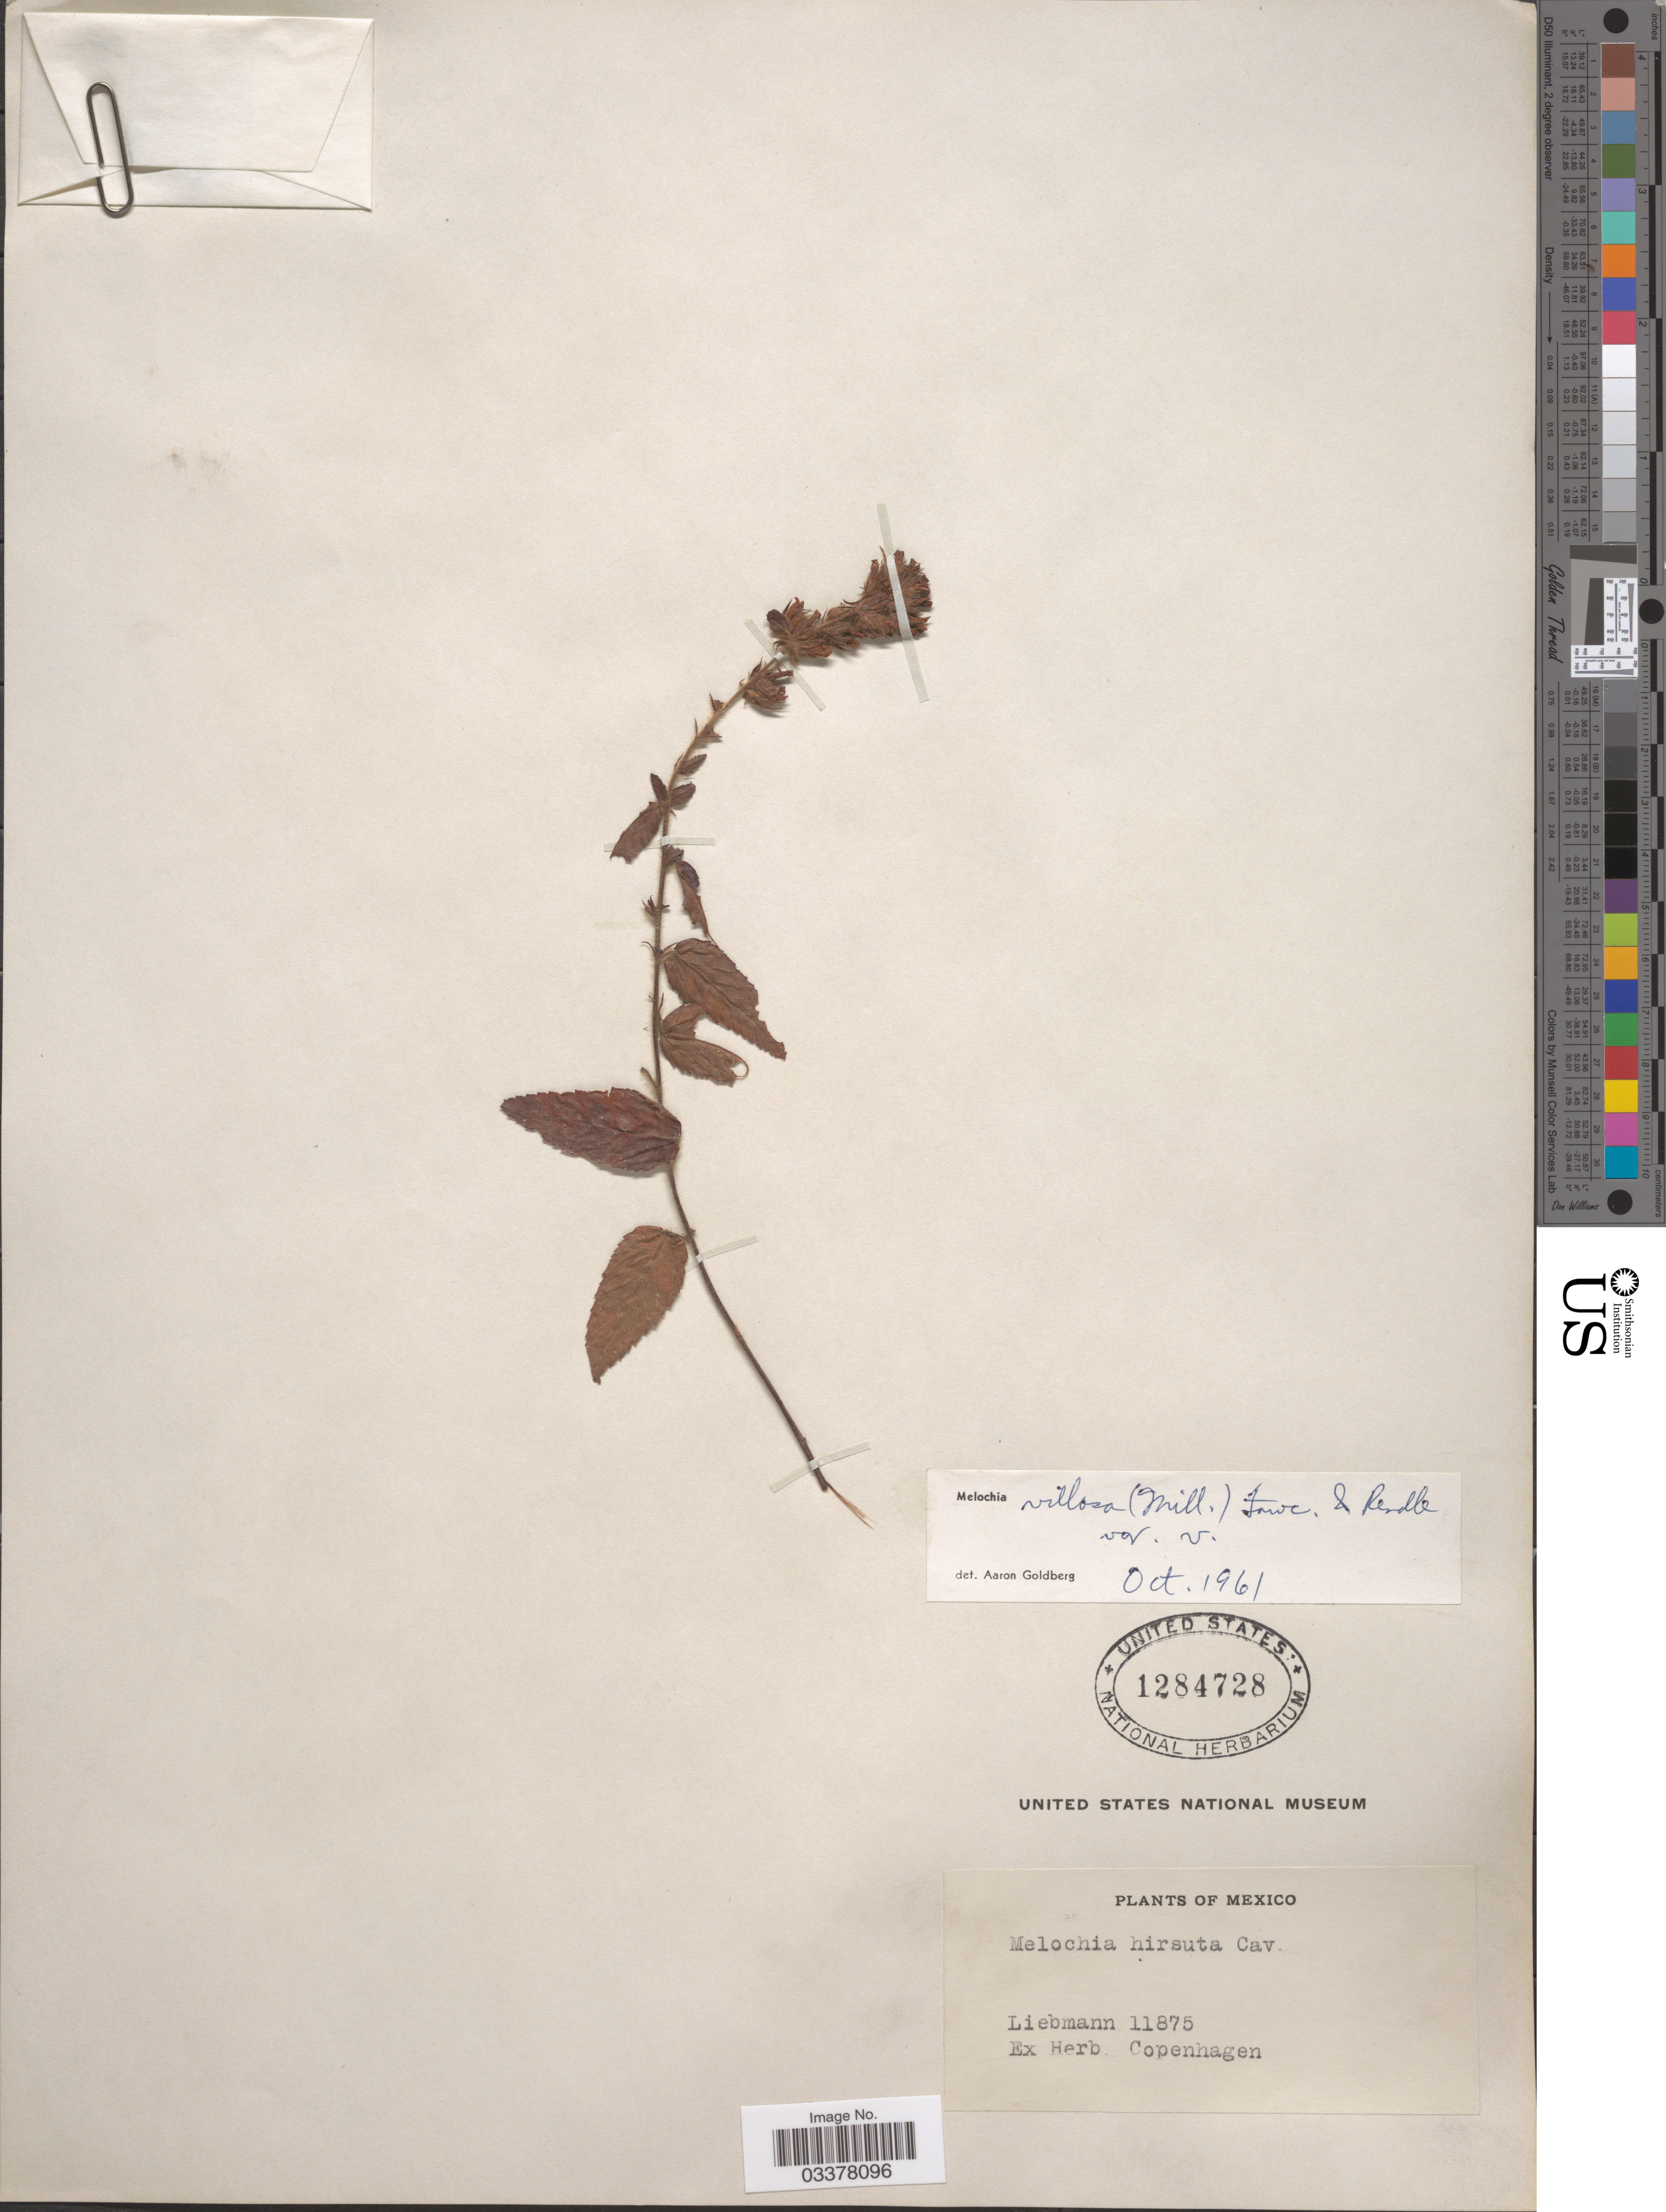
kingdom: Plantae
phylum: Tracheophyta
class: Magnoliopsida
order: Malvales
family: Malvaceae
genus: Melochia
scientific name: Melochia spicata var. spicata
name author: (L.) Fryxell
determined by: Dorr, L. J., (BOT), Smithsonian Institution - National Museum of Natural History (UNITED STATES)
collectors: Liebmann, --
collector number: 11875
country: Mexico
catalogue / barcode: US 1284728